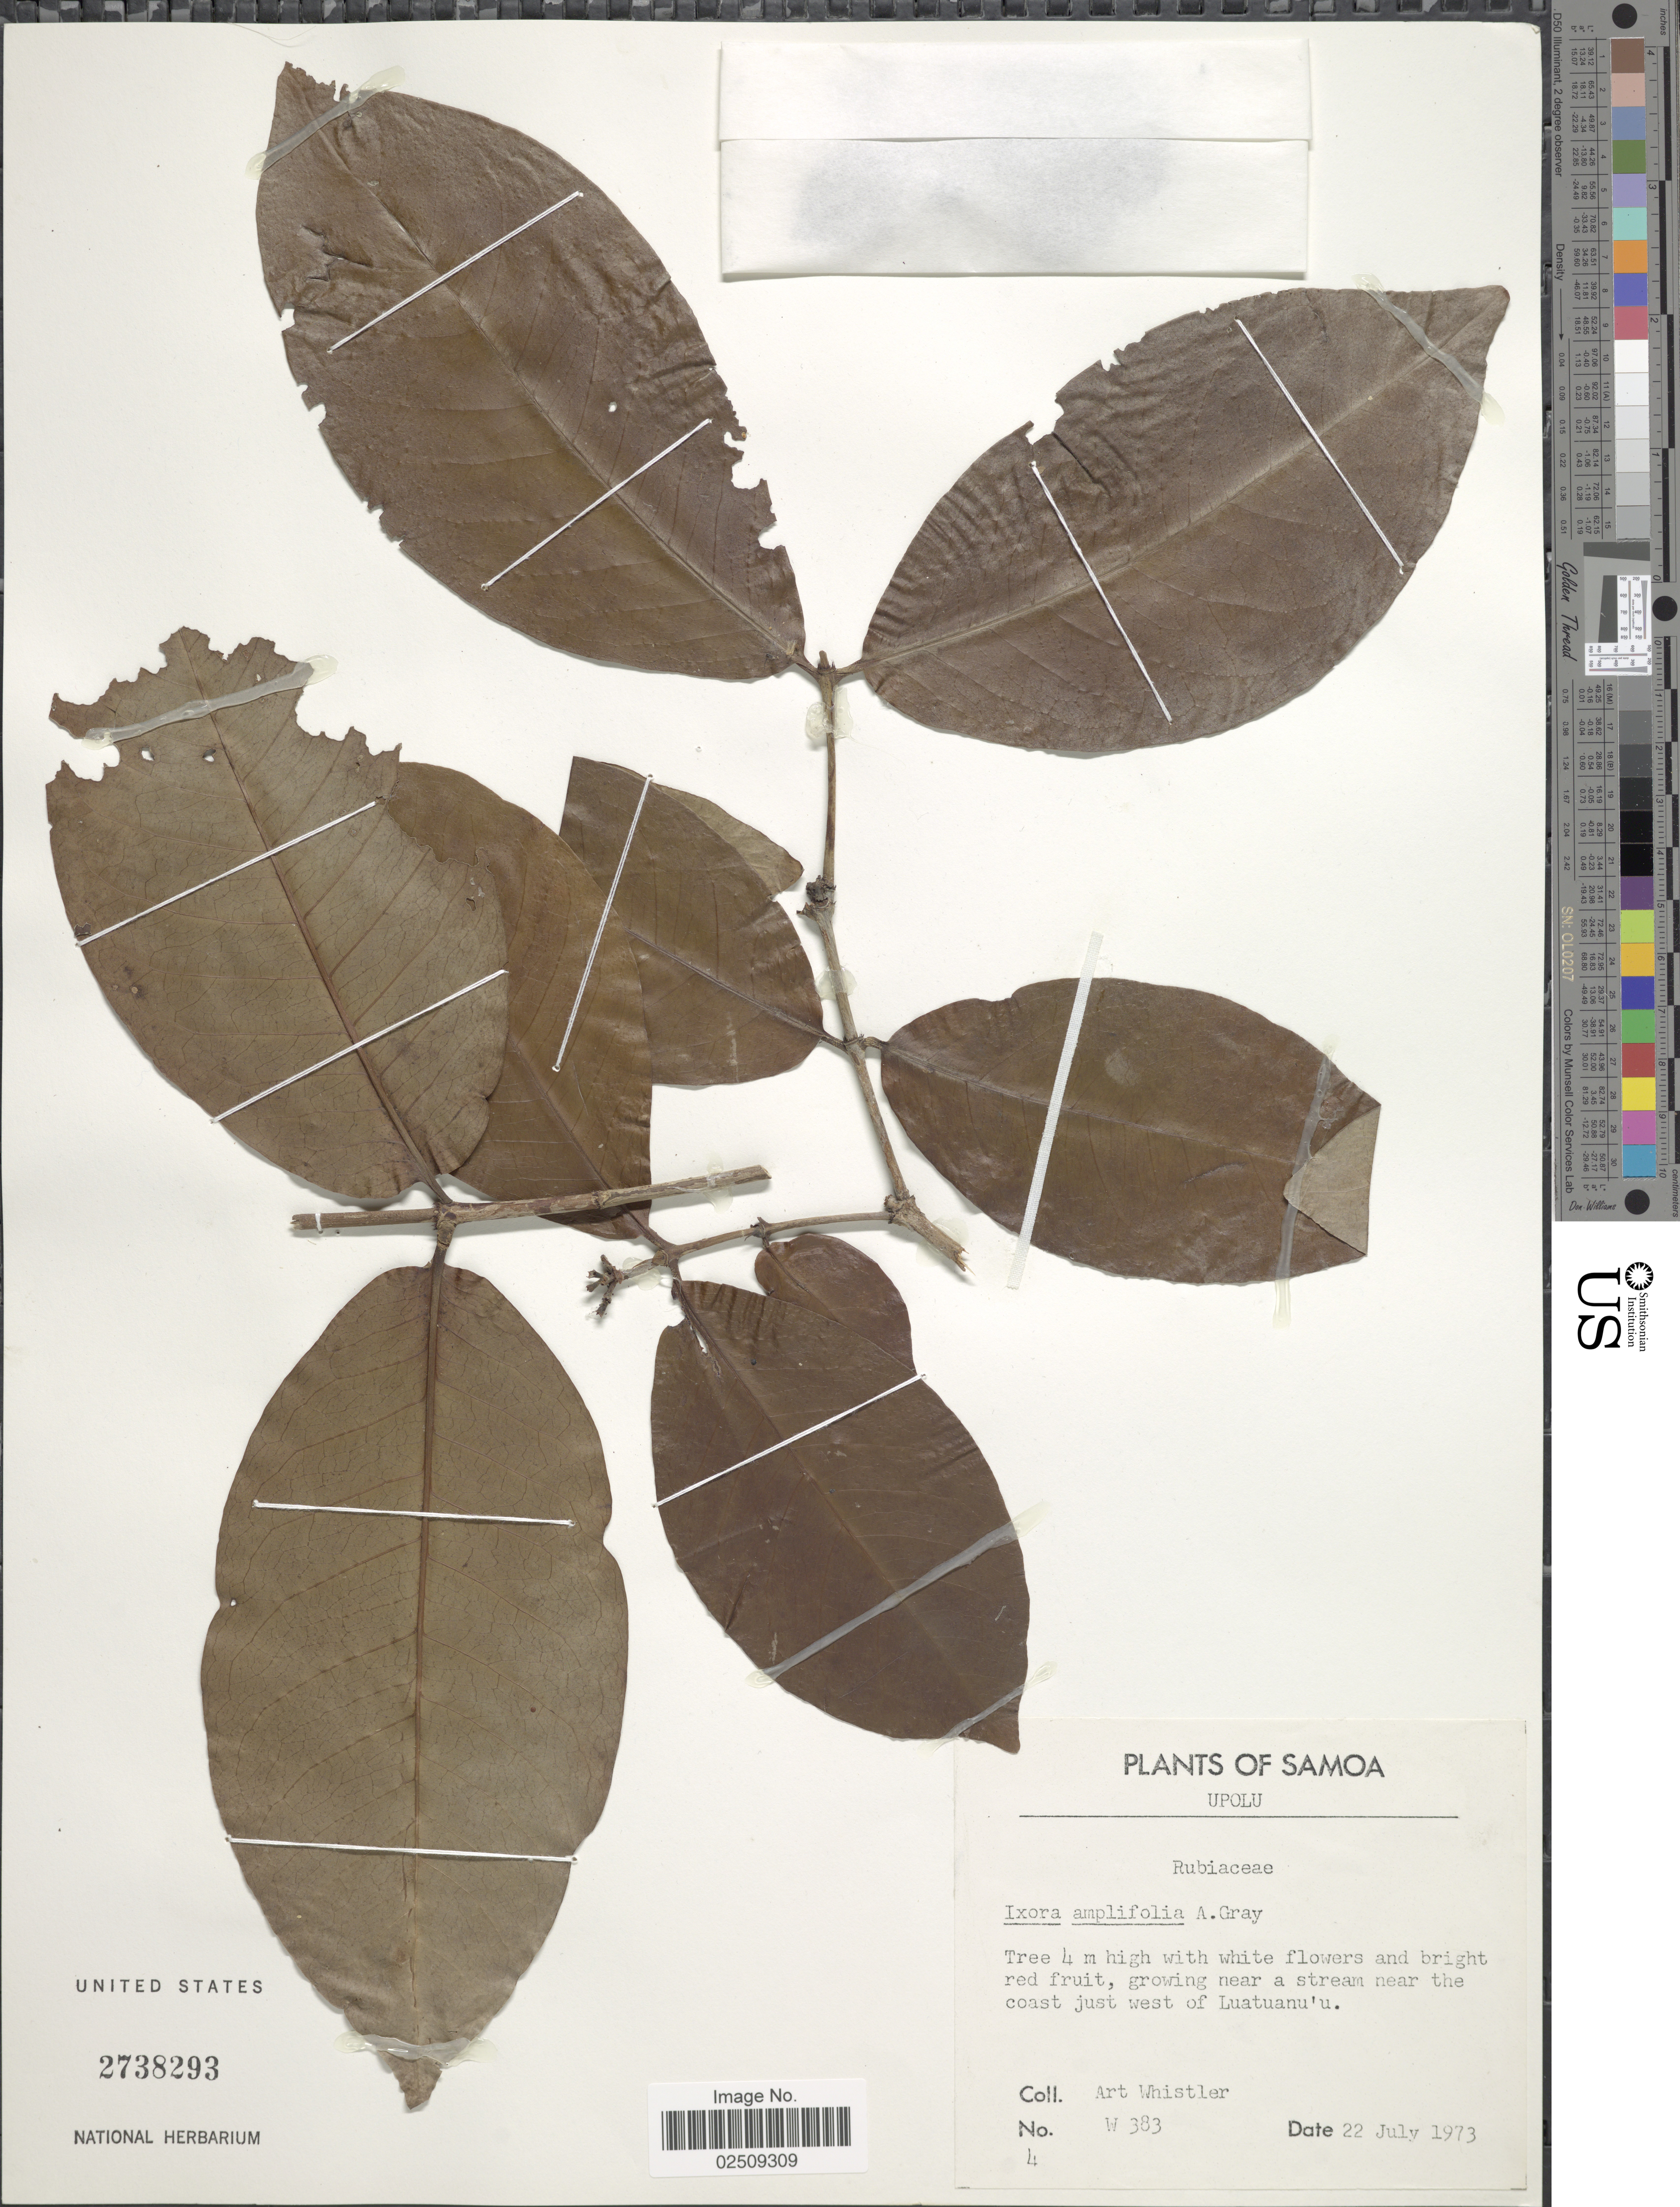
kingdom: Plantae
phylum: Tracheophyta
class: Magnoliopsida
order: Gentianales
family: Rubiaceae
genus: Ixora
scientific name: Ixora amplifolia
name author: A. Gray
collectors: A. Whistler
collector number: W 383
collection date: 1973-07-22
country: Samoa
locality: Samoa. Upolu. Near a stream near the coast just west of Luatuanu'u.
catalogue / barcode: US 2738293